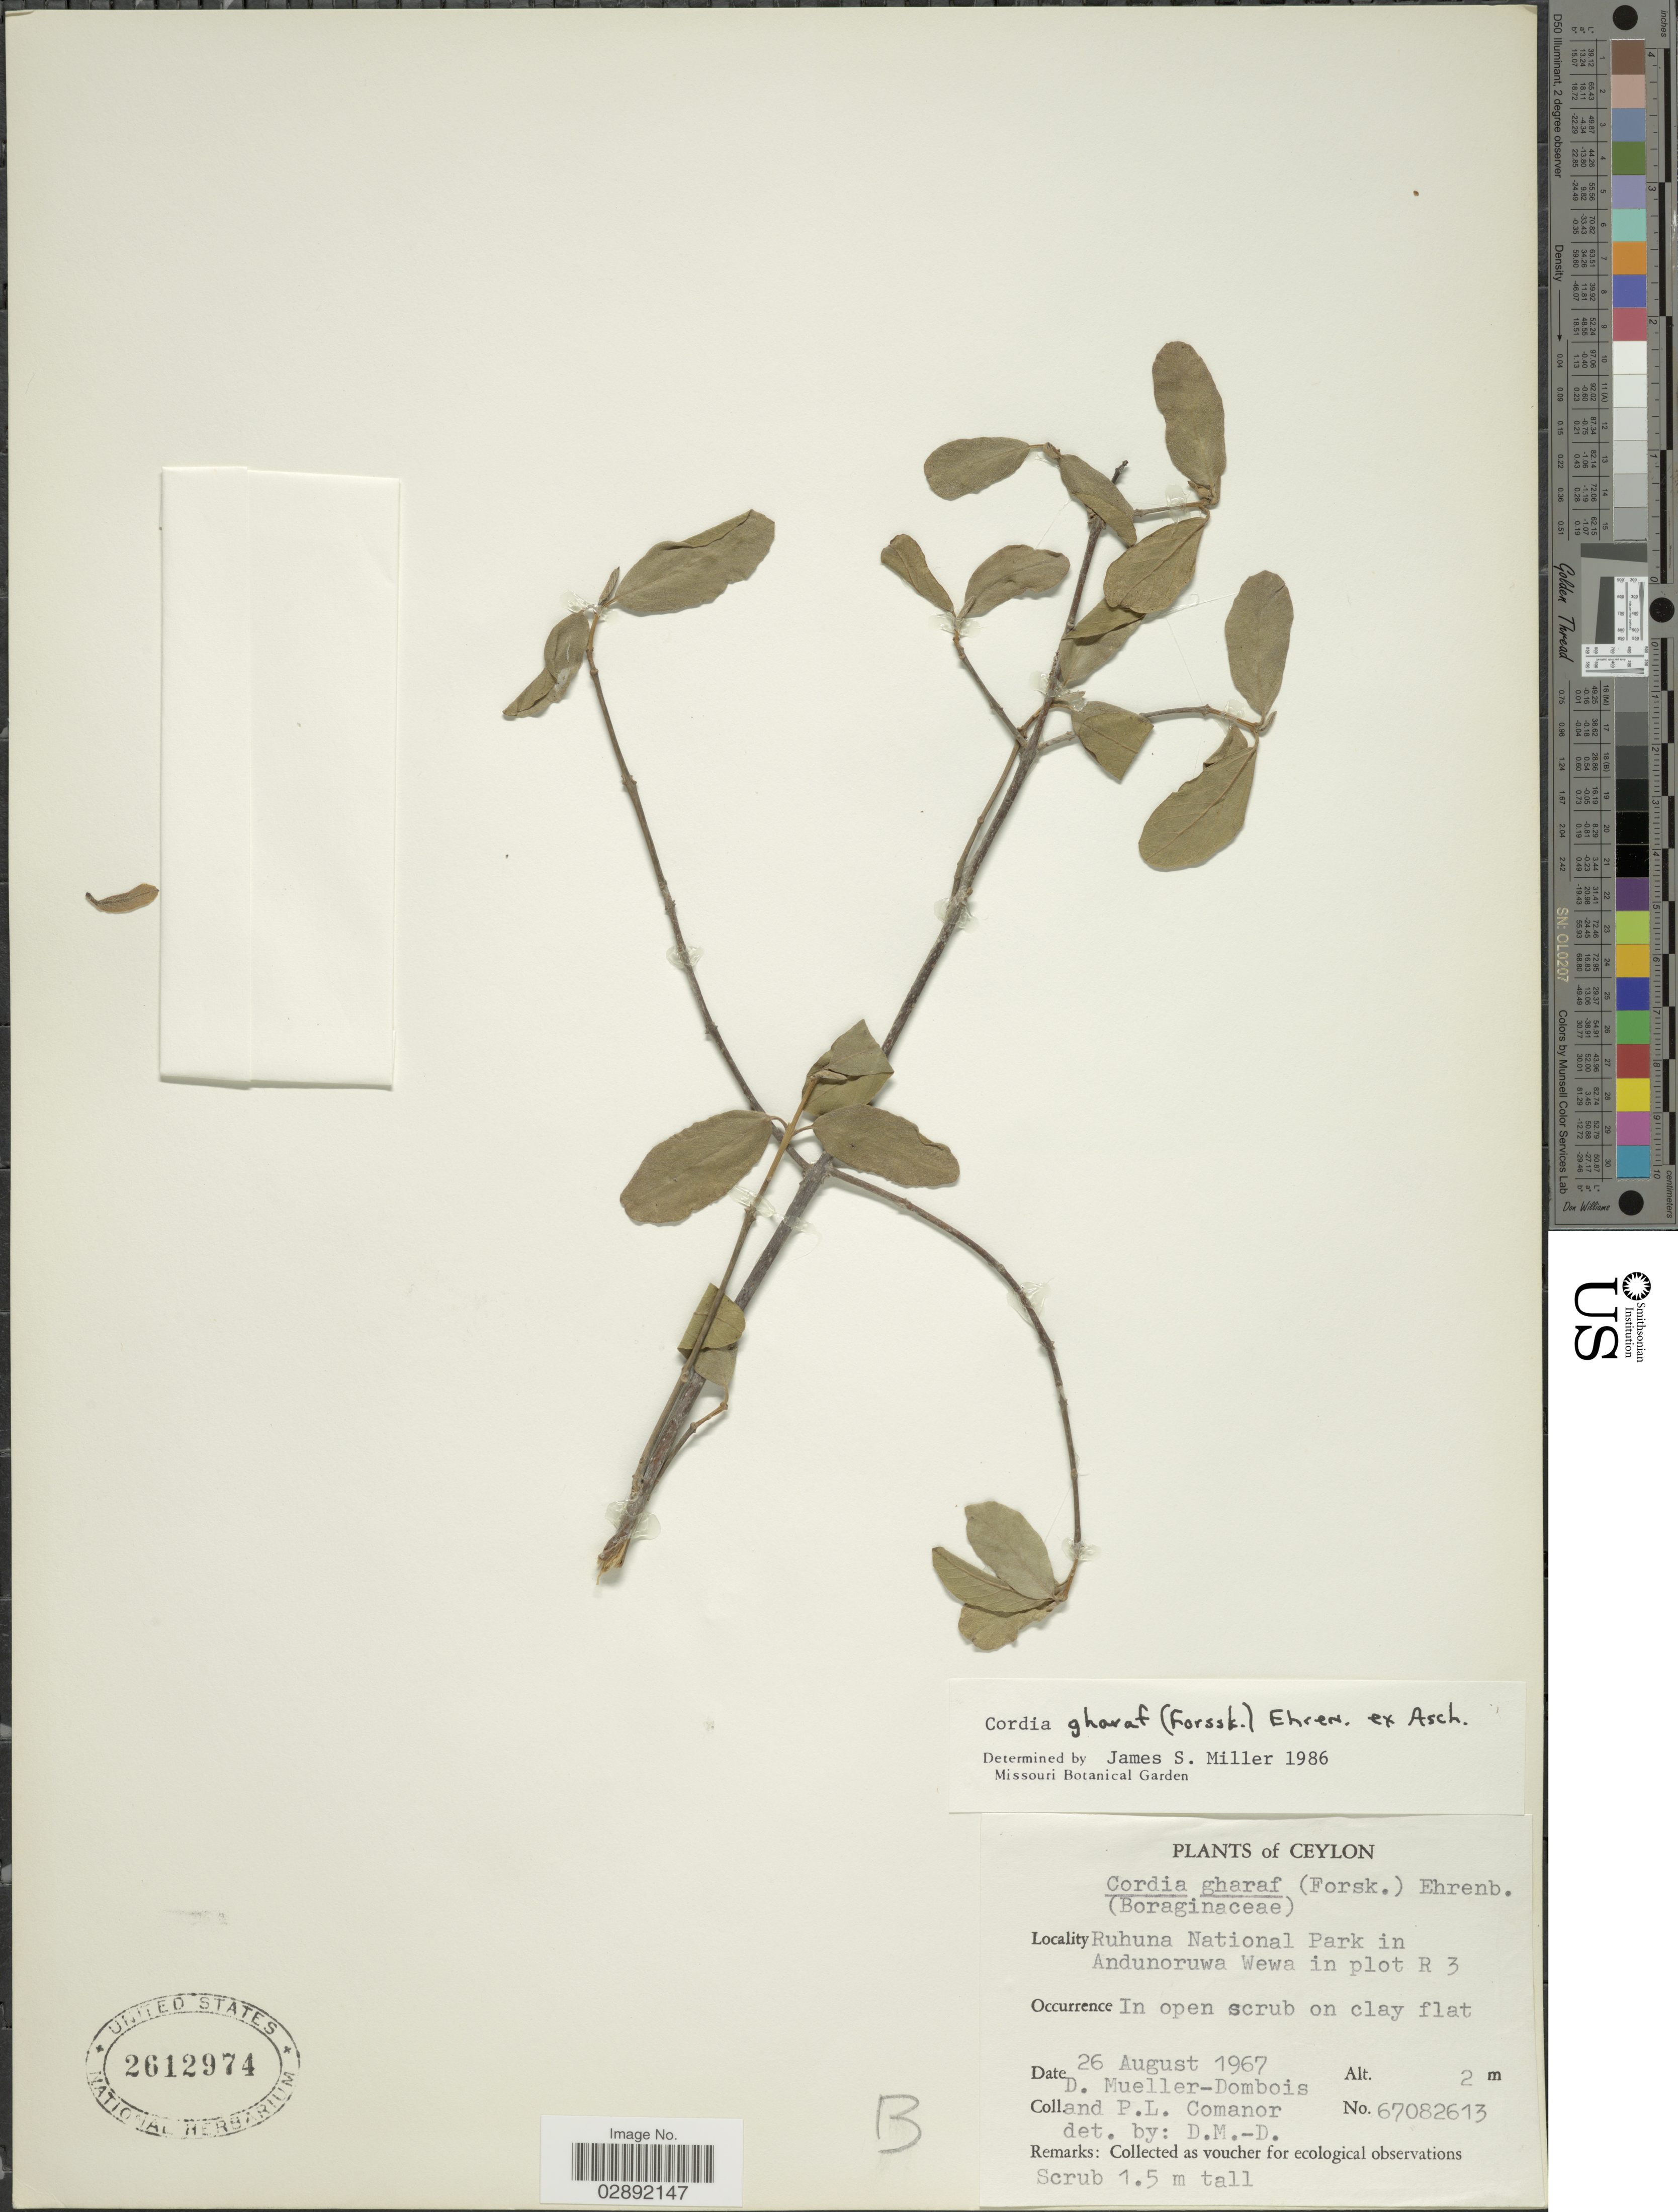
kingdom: Plantae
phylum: Tracheophyta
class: Magnoliopsida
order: Boraginales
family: Cordiaceae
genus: Cordia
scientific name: Cordia gharaf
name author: Ehrenb. ex Asch.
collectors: D. Mueller-Dombois & P. Comanor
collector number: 67082613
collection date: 1967-08-26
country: Sri Lanka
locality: Ceylon. Ruhuna National Park in Andunoruwa Wewa in plot R 3.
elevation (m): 2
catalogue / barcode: US 2612974